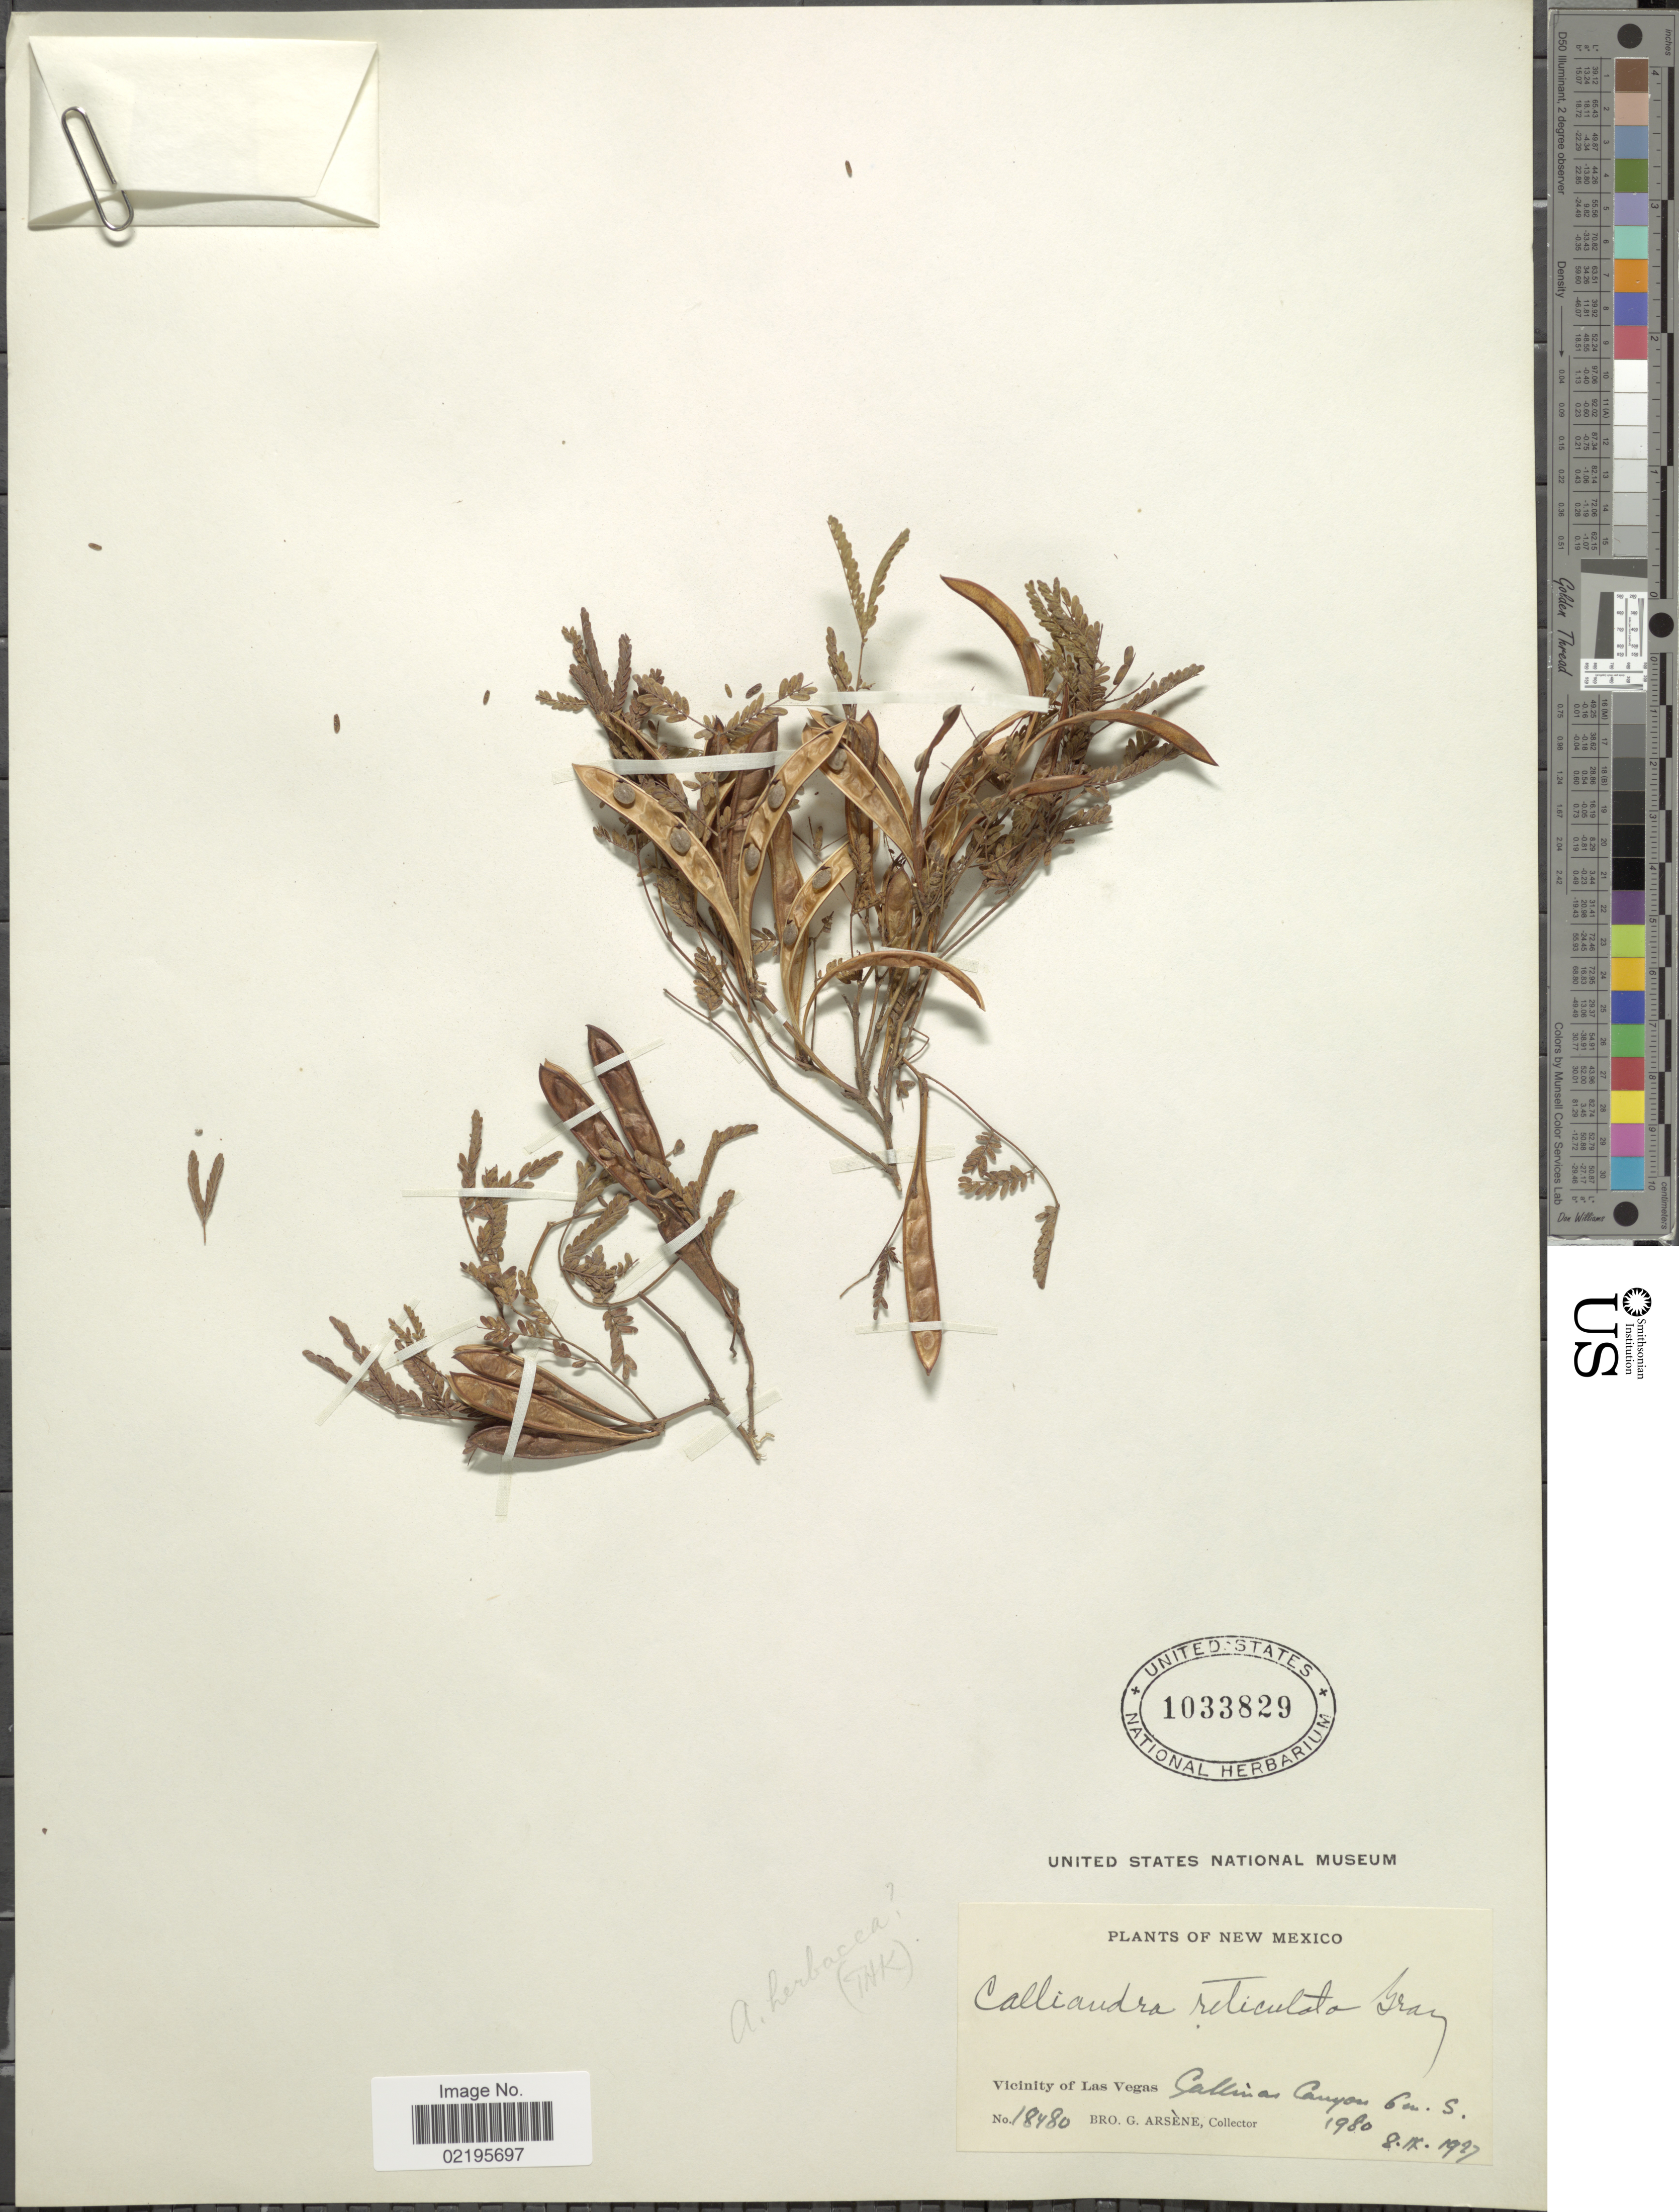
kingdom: Plantae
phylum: Tracheophyta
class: Magnoliopsida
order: Fabales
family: Fabaceae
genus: Calliandra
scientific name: Calliandra humilis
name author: Benth.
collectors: Bro. G. Arsène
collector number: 18480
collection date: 1927-08-11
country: United States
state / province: New Mexico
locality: Vicinity of Las Vegas, Gallinas Canyon 6 m. S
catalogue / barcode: US 1033829